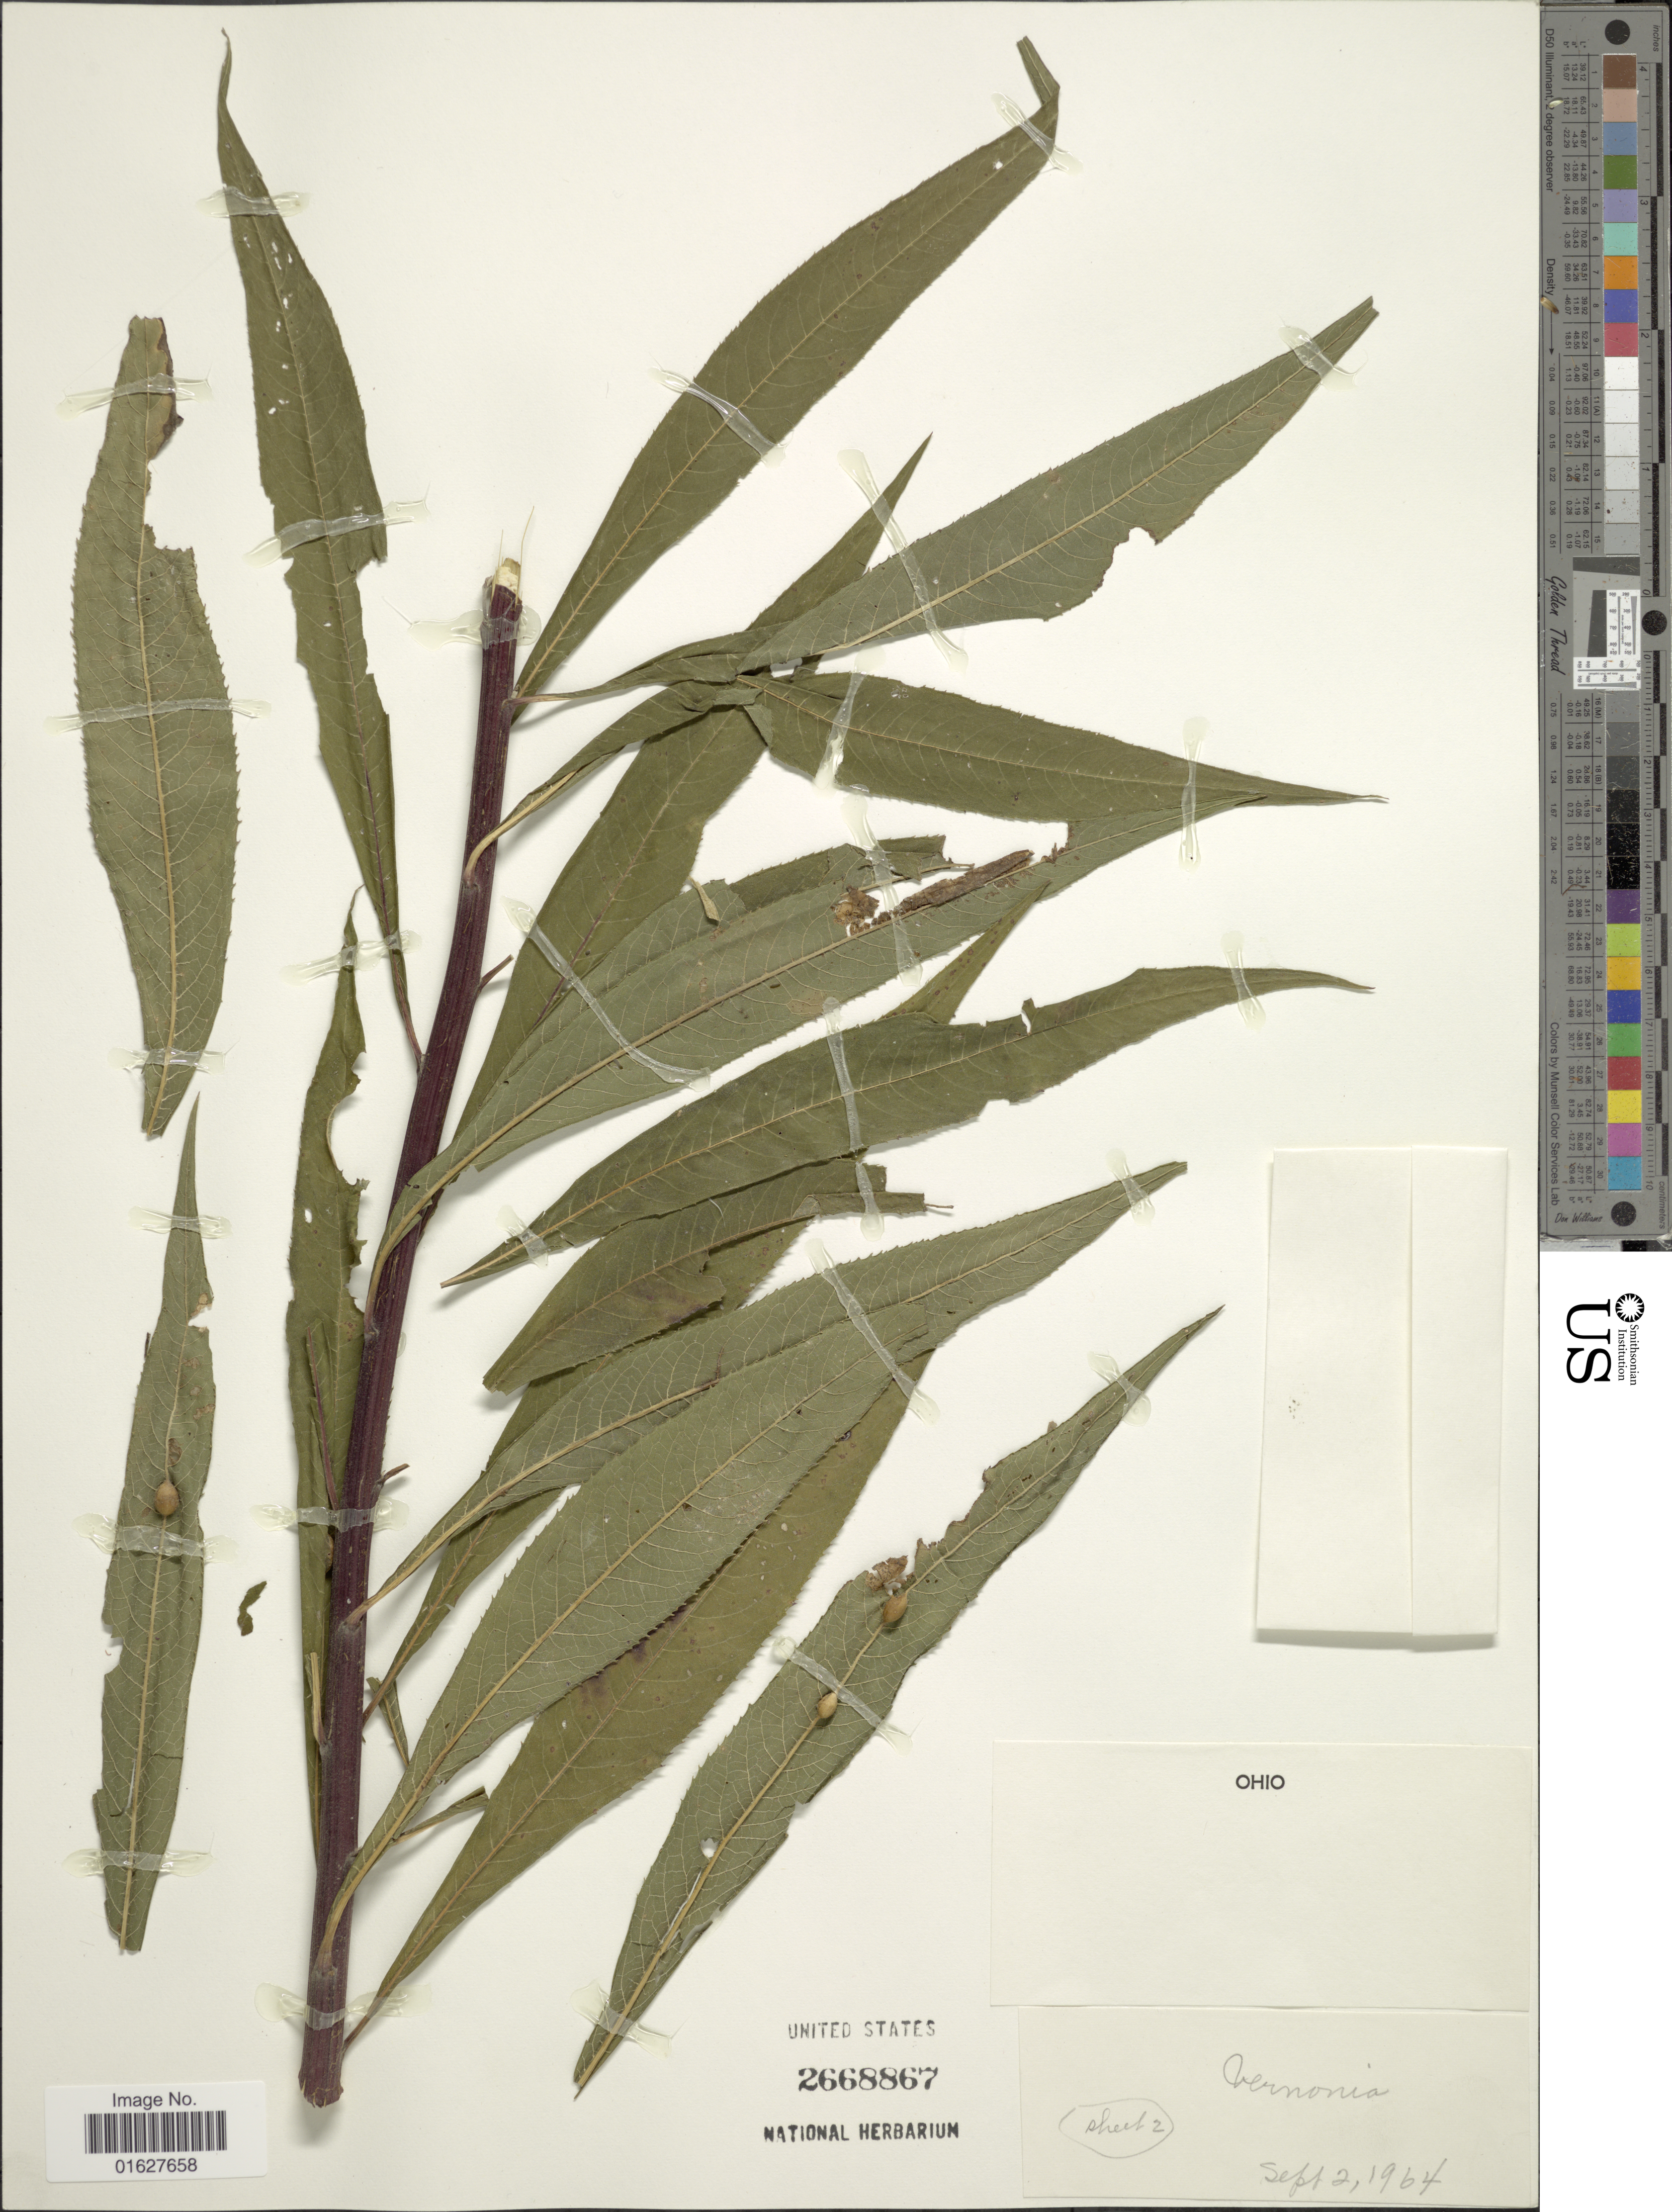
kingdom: Plantae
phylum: Tracheophyta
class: Magnoliopsida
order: Asterales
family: Asteraceae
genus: Vernonia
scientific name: Vernonia sp.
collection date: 1964-09-02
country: United States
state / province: Ohio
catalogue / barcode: US 2668867